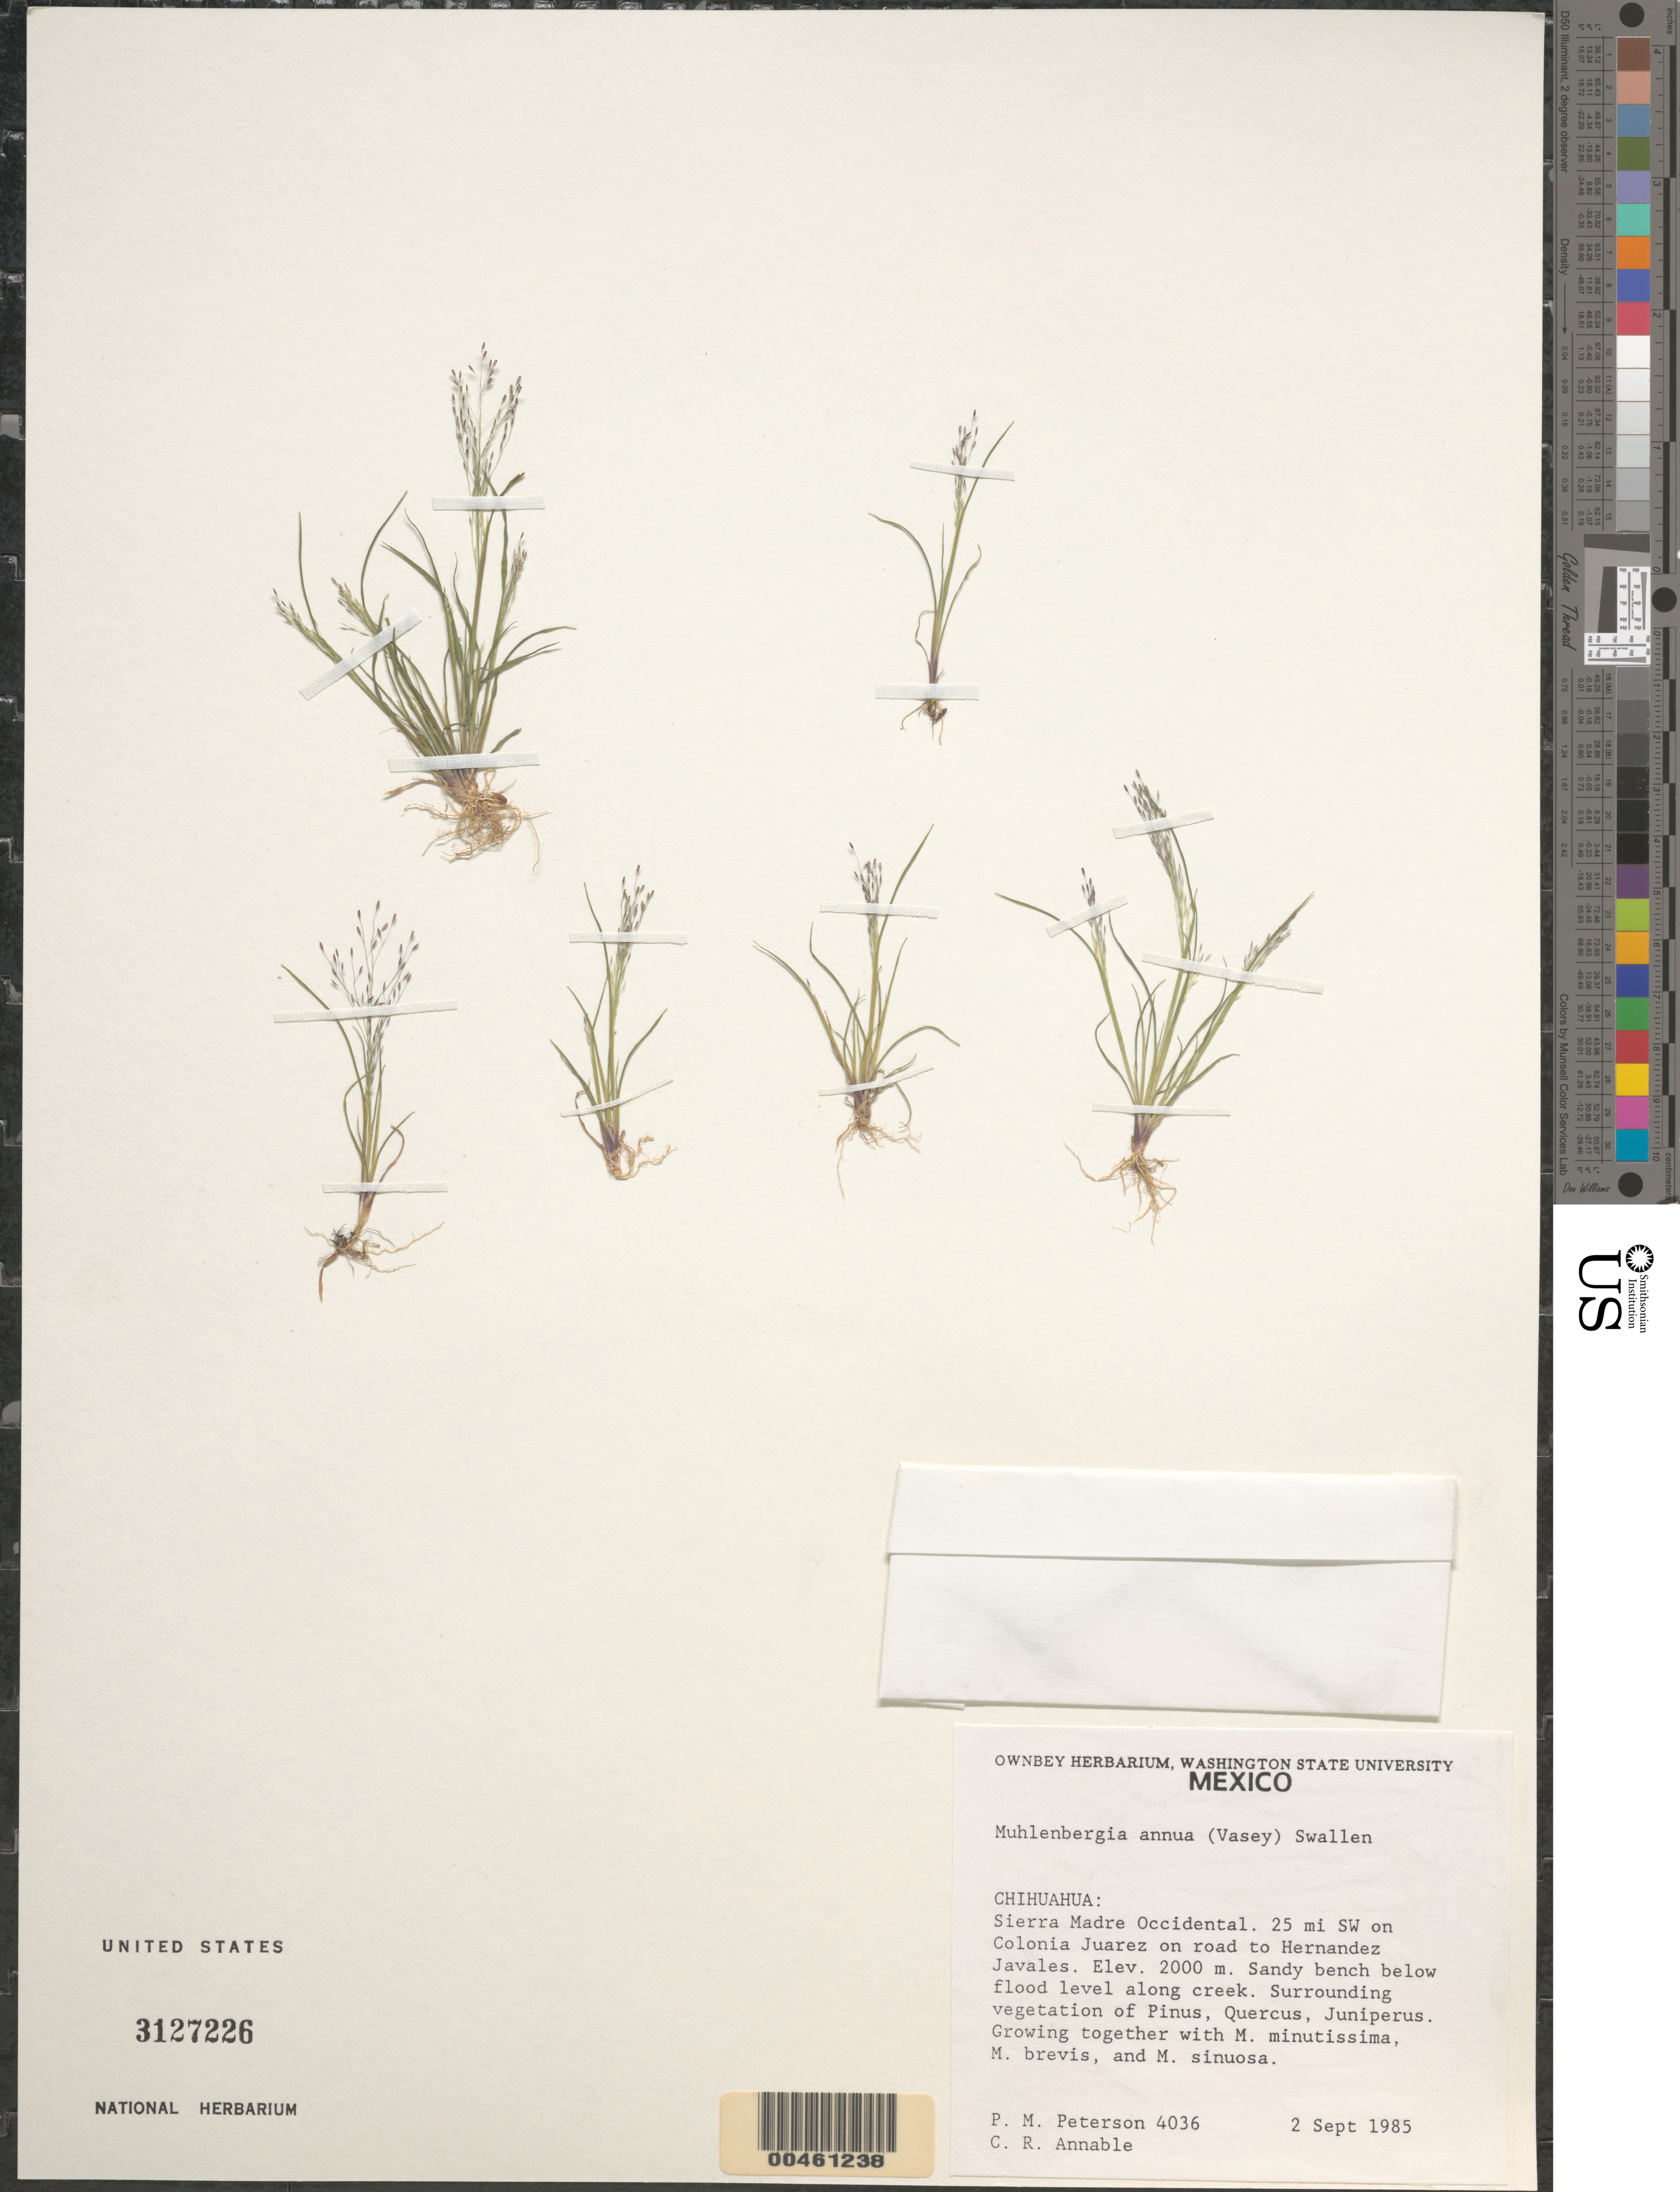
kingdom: Plantae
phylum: Tracheophyta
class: Liliopsida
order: Poales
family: Poaceae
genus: Muhlenbergia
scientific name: Muhlenbergia annua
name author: (Vasey) Swallen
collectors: P. M. Peterson & C. R. Annable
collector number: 04036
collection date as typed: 02 Sep 1985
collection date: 1985-09-02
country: Mexico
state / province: Chihuahua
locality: Sierra Madre Occidental, 25.0 miles SW of Colonia Juarez on road to Hernandez Javales.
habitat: Growing together with Muhlenbergia sinuosa on sandy beach below flood level along creek. M. brevis also in area.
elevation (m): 2000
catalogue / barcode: US 3127226